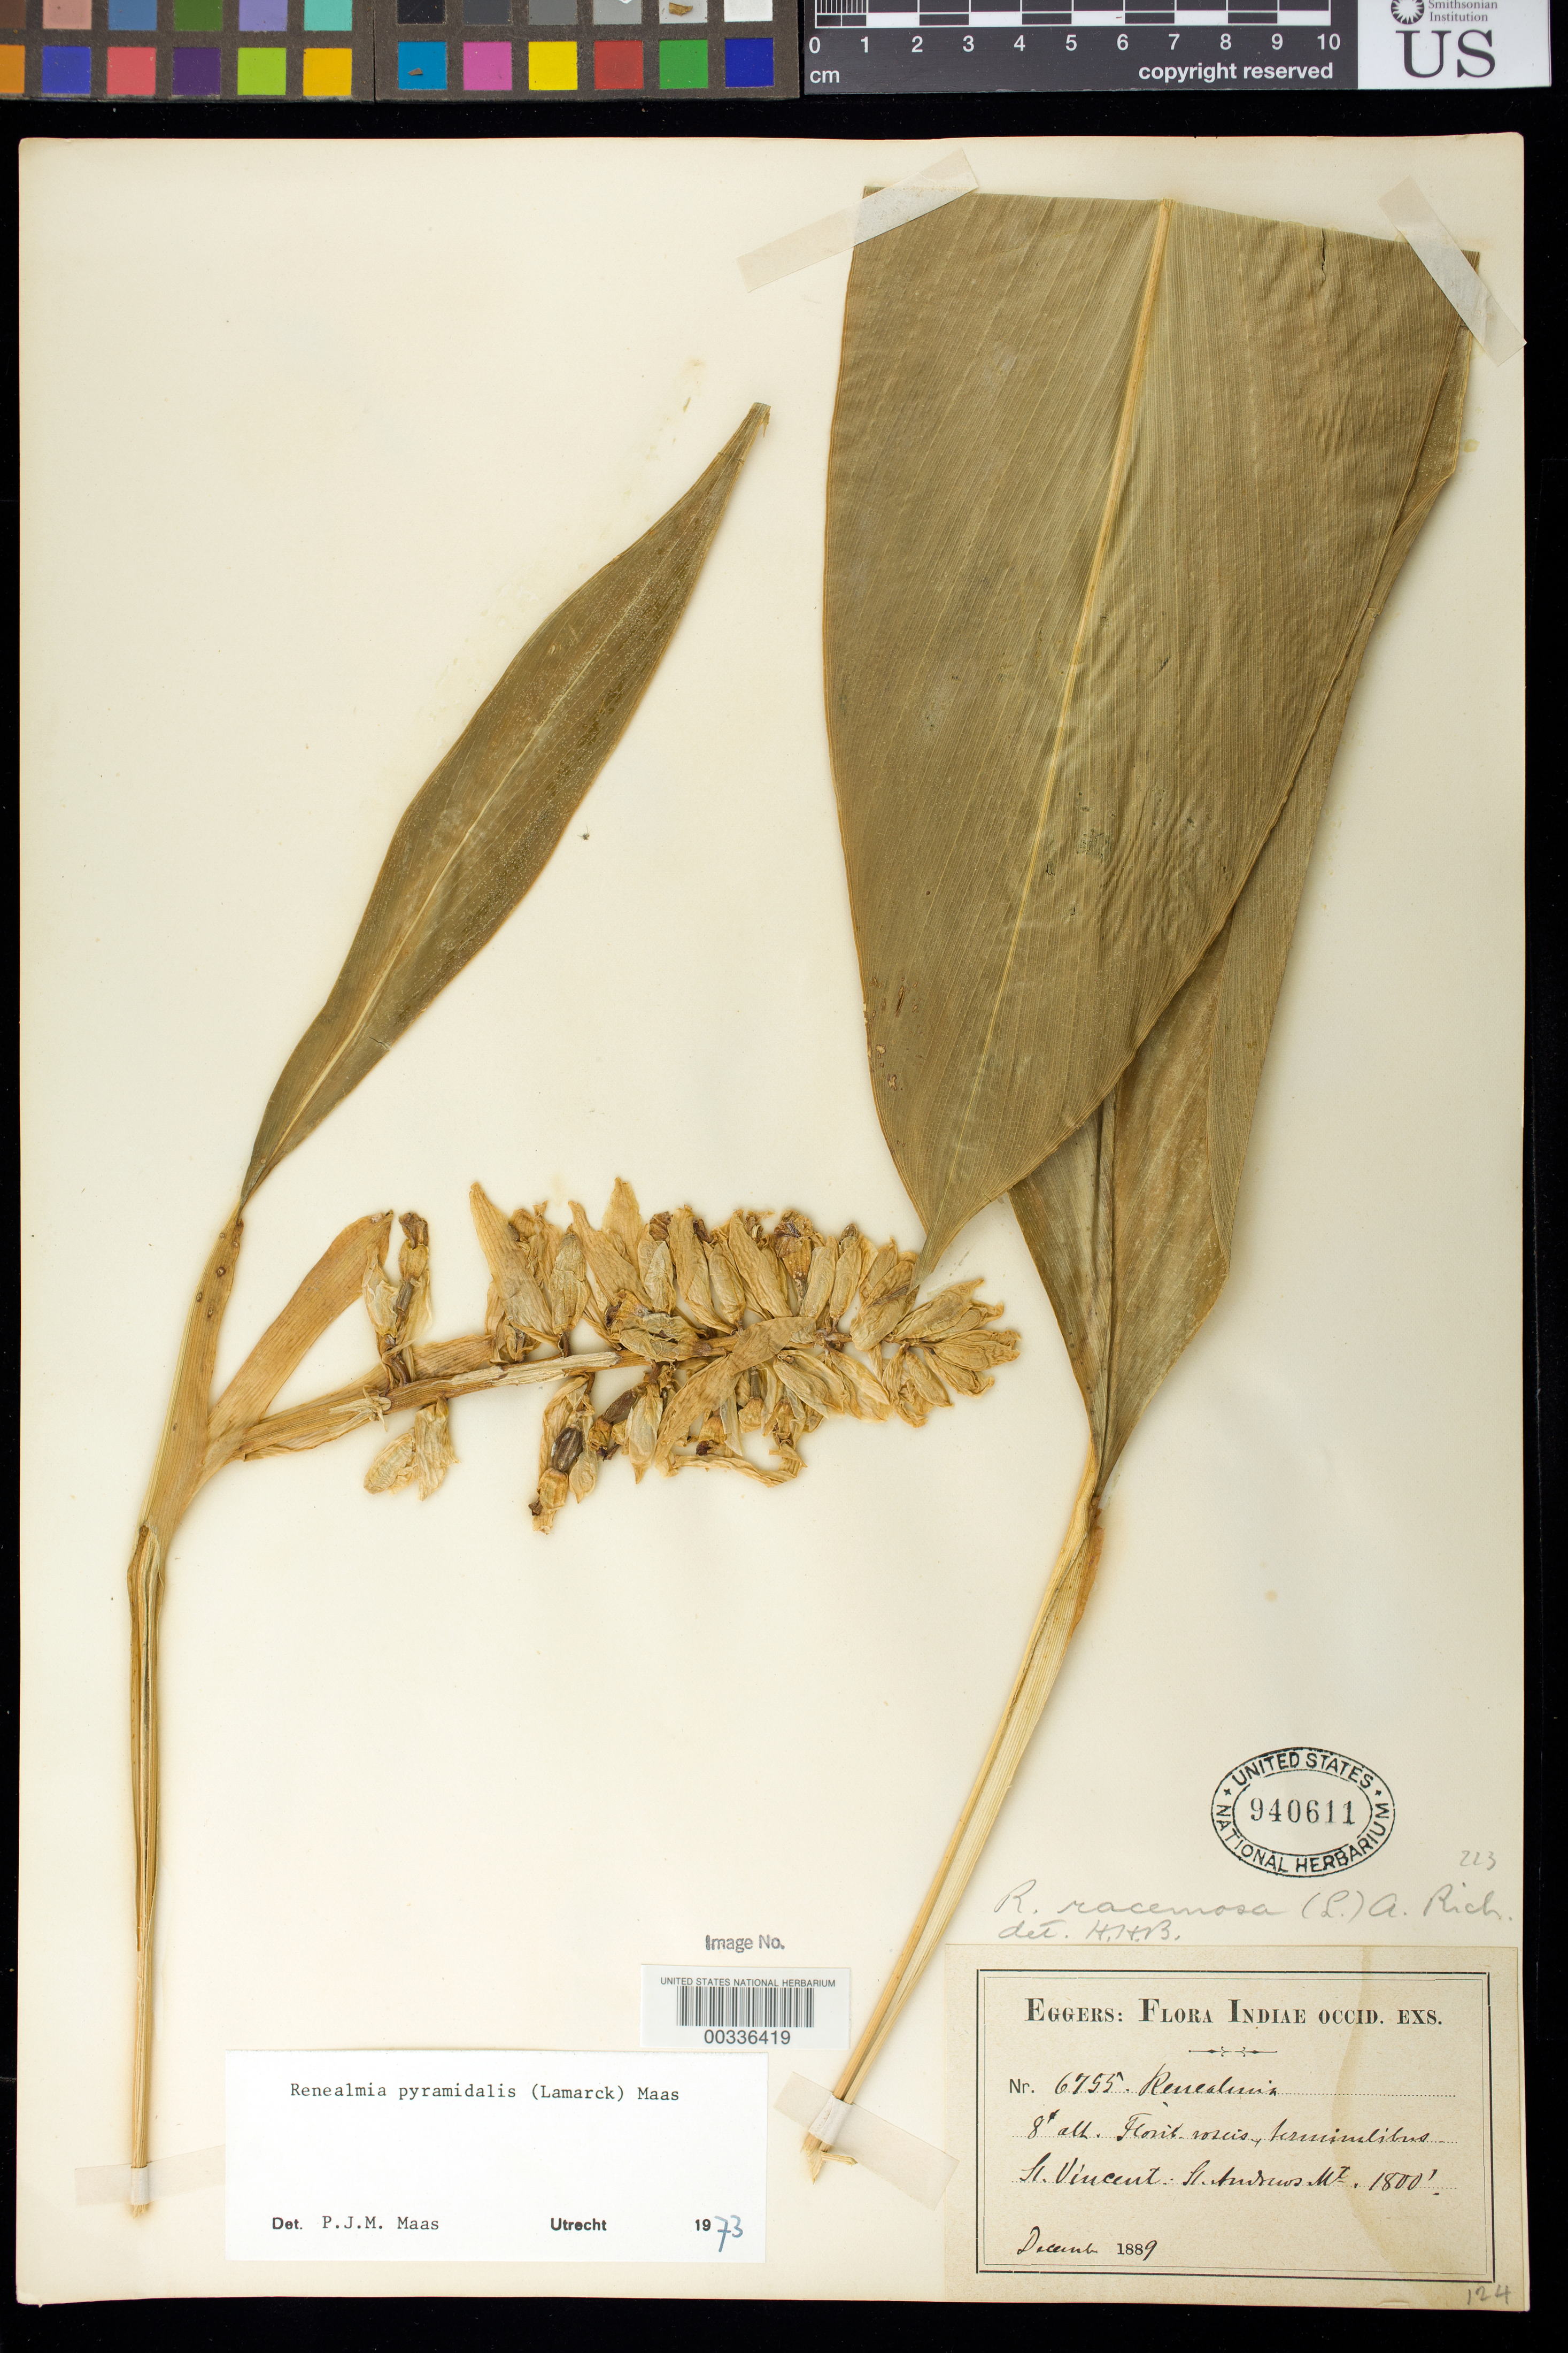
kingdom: Plantae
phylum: Tracheophyta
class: Liliopsida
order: Zingiberales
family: Zingiberaceae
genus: Renealmia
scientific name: Renealmia pyramidalis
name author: (Lam.) Maas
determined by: Maas, Paul J. M.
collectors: H. F. A. von Eggers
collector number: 6755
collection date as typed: Dec 1889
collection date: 1889-12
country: St. Vincent - Grenadines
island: St. Vincent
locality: St. andrews mt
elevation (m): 549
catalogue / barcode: US 940611